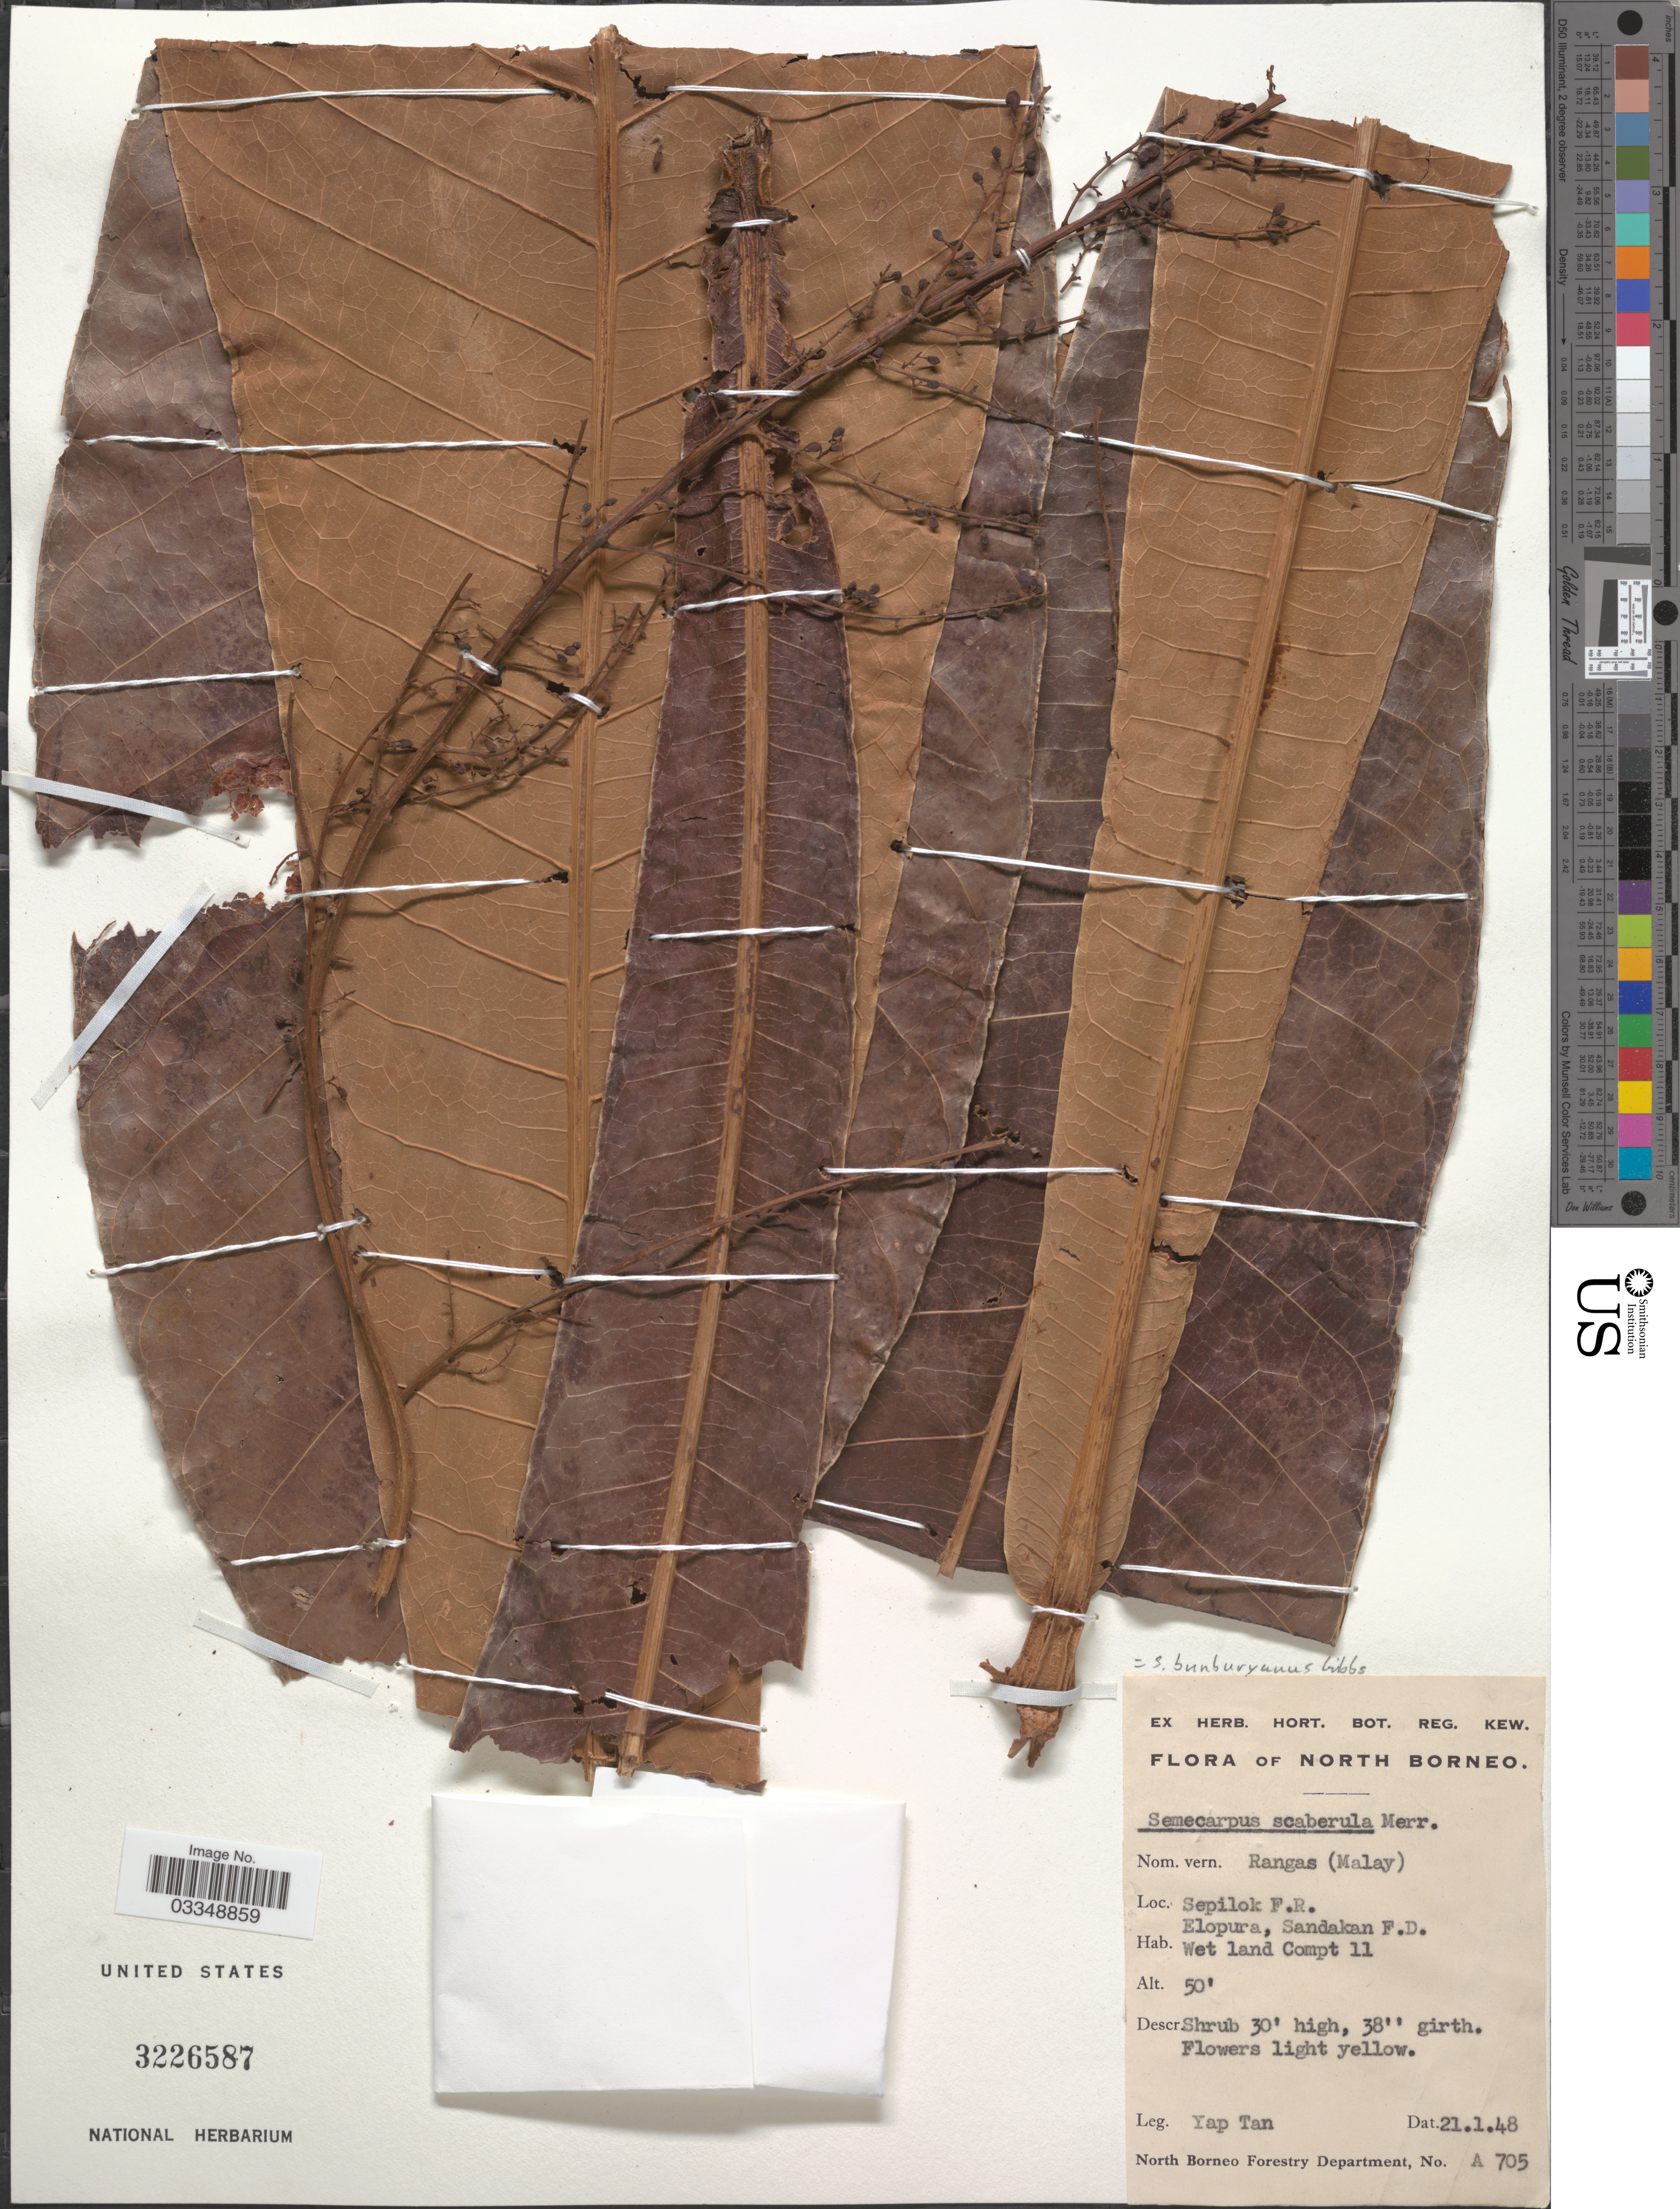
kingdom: Plantae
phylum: Tracheophyta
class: Magnoliopsida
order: Sapindales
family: Anacardiaceae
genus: Semecarpus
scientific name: Semecarpus bunburyanus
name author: Gibbs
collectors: Y. Tan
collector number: A 705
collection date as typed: Transcribed d/m/y: 21/1/48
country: Malaysia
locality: North Borneo. Sepilok F.R. Elopura, Sandakan F.D. Wet land Compt 11.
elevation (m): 15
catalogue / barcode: US 3226587